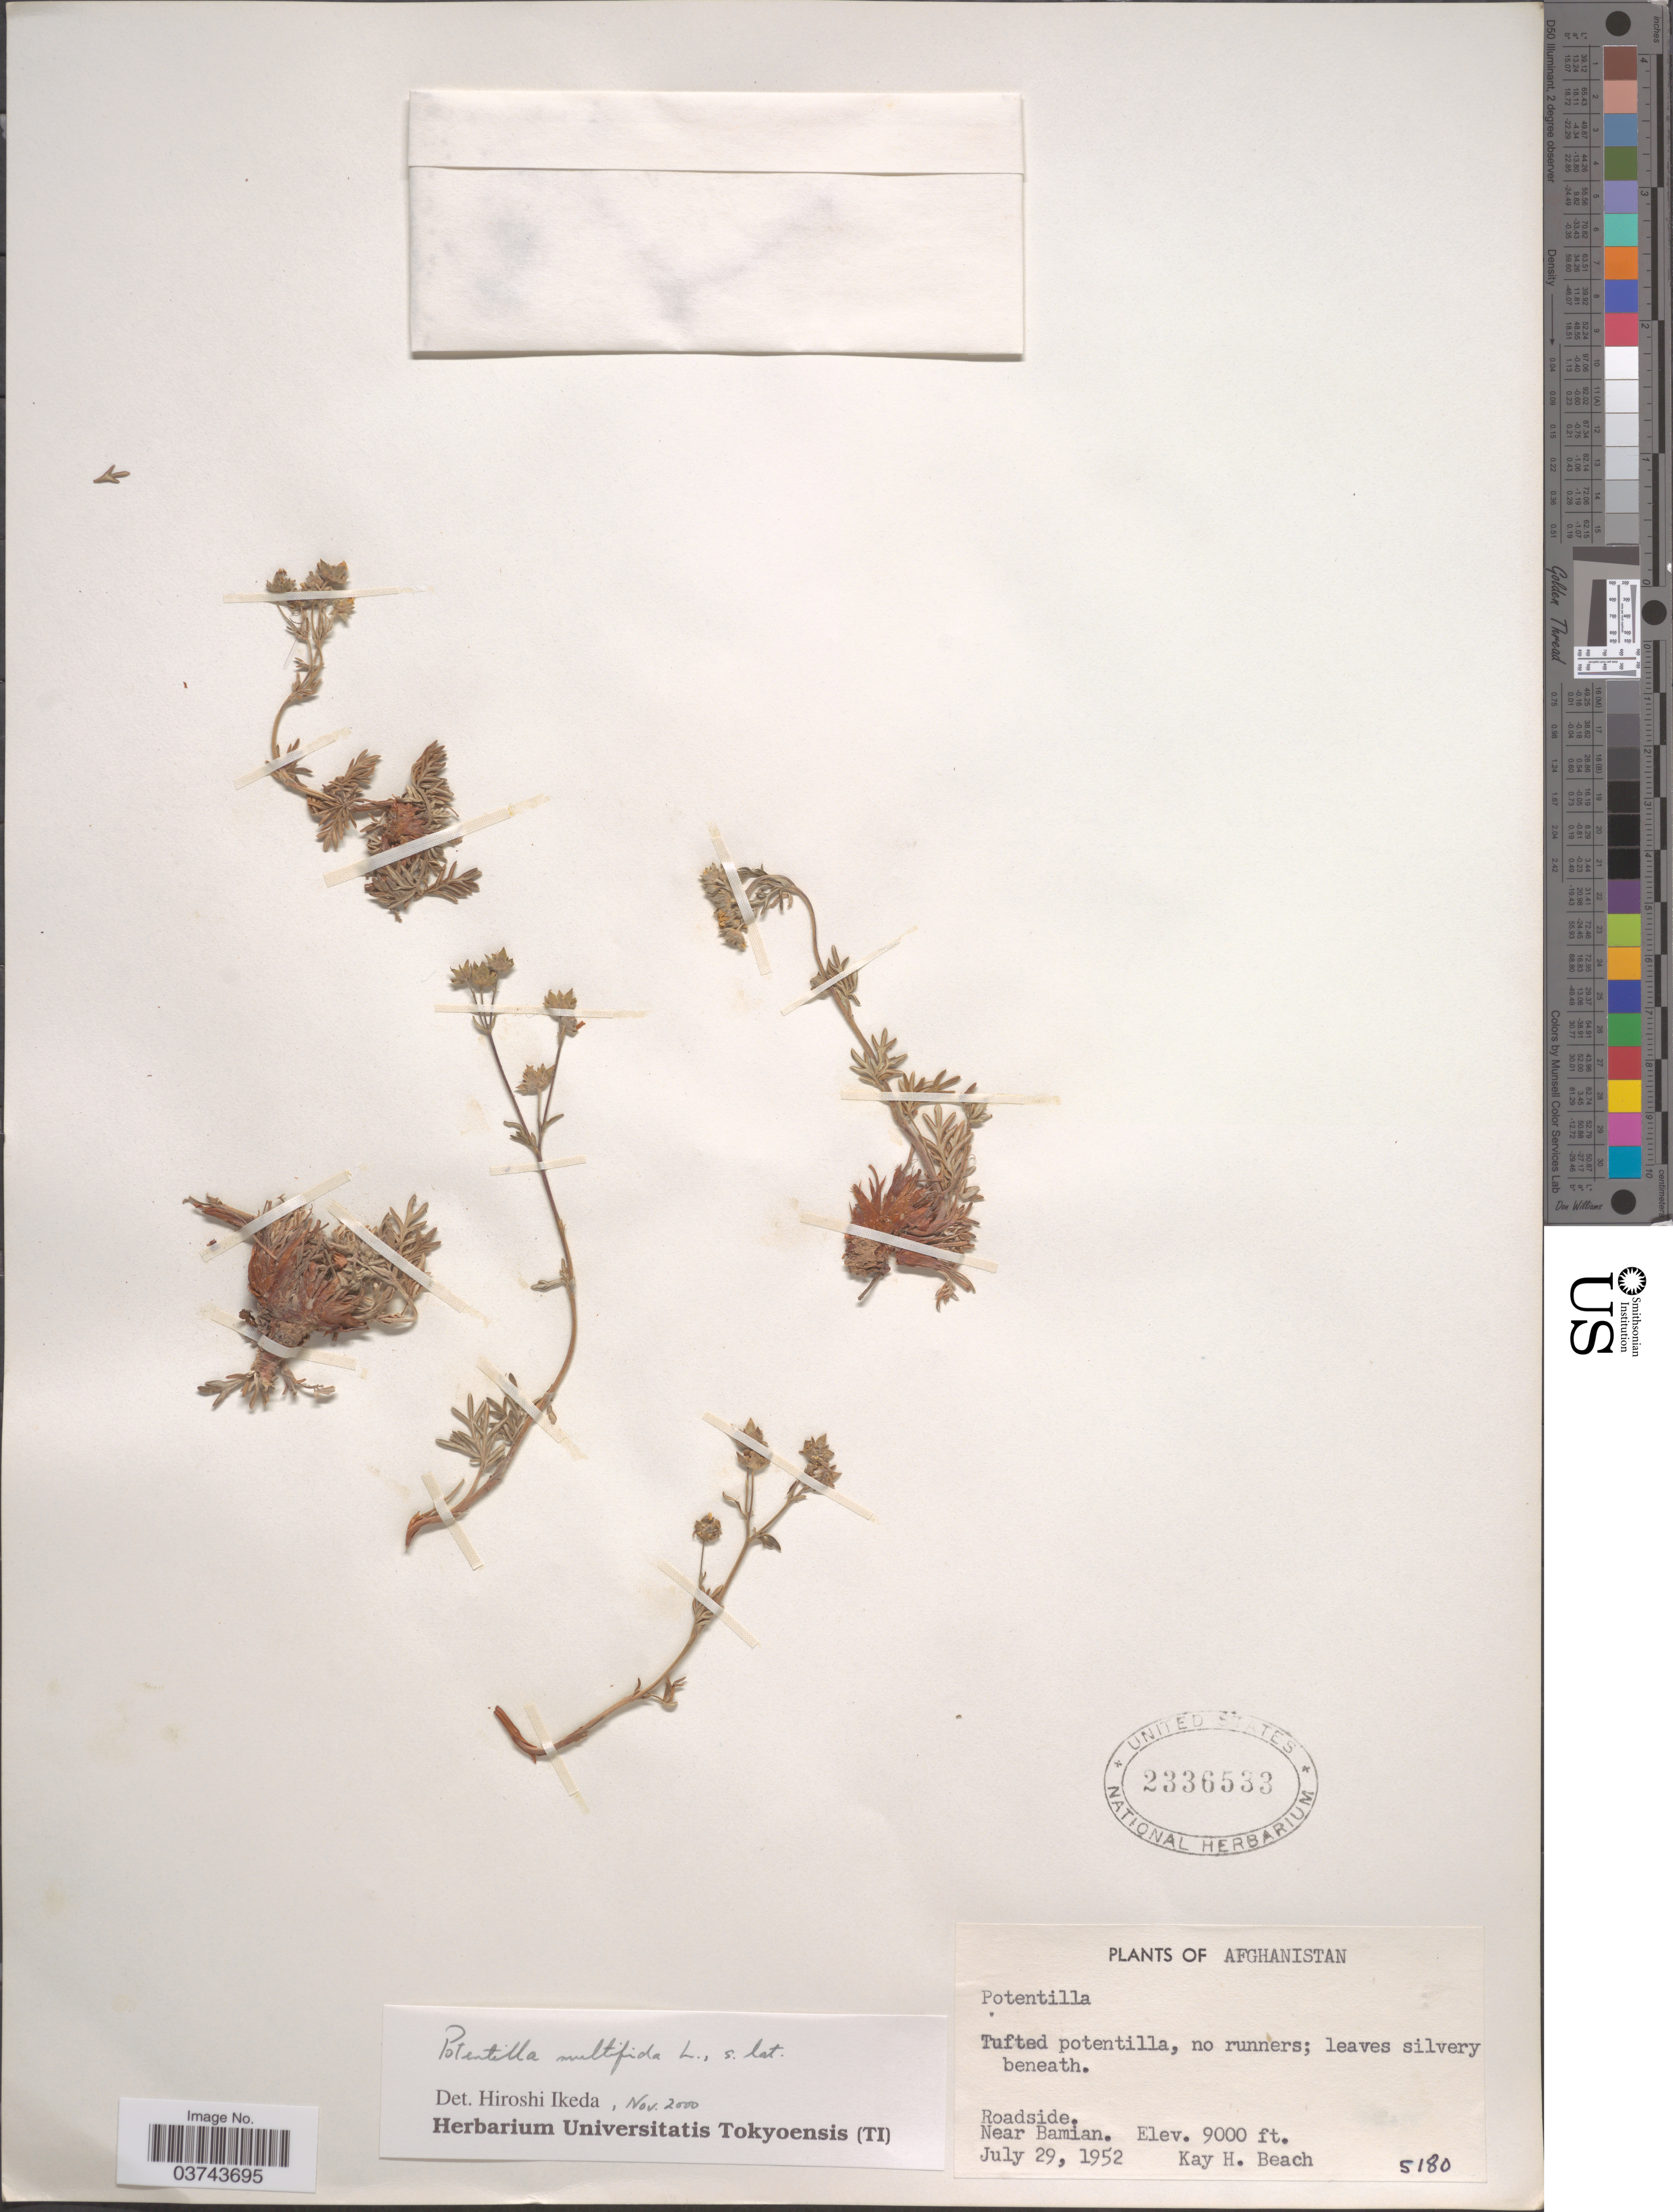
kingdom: Plantae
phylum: Tracheophyta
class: Magnoliopsida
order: Rosales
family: Rosaceae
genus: Potentilla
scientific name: Potentilla multifida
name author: L.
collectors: K. H. Beach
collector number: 5180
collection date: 1952-07-29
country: Afghanistan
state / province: Bamian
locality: Roadside. Near Bamian.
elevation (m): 2743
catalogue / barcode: US 2336533